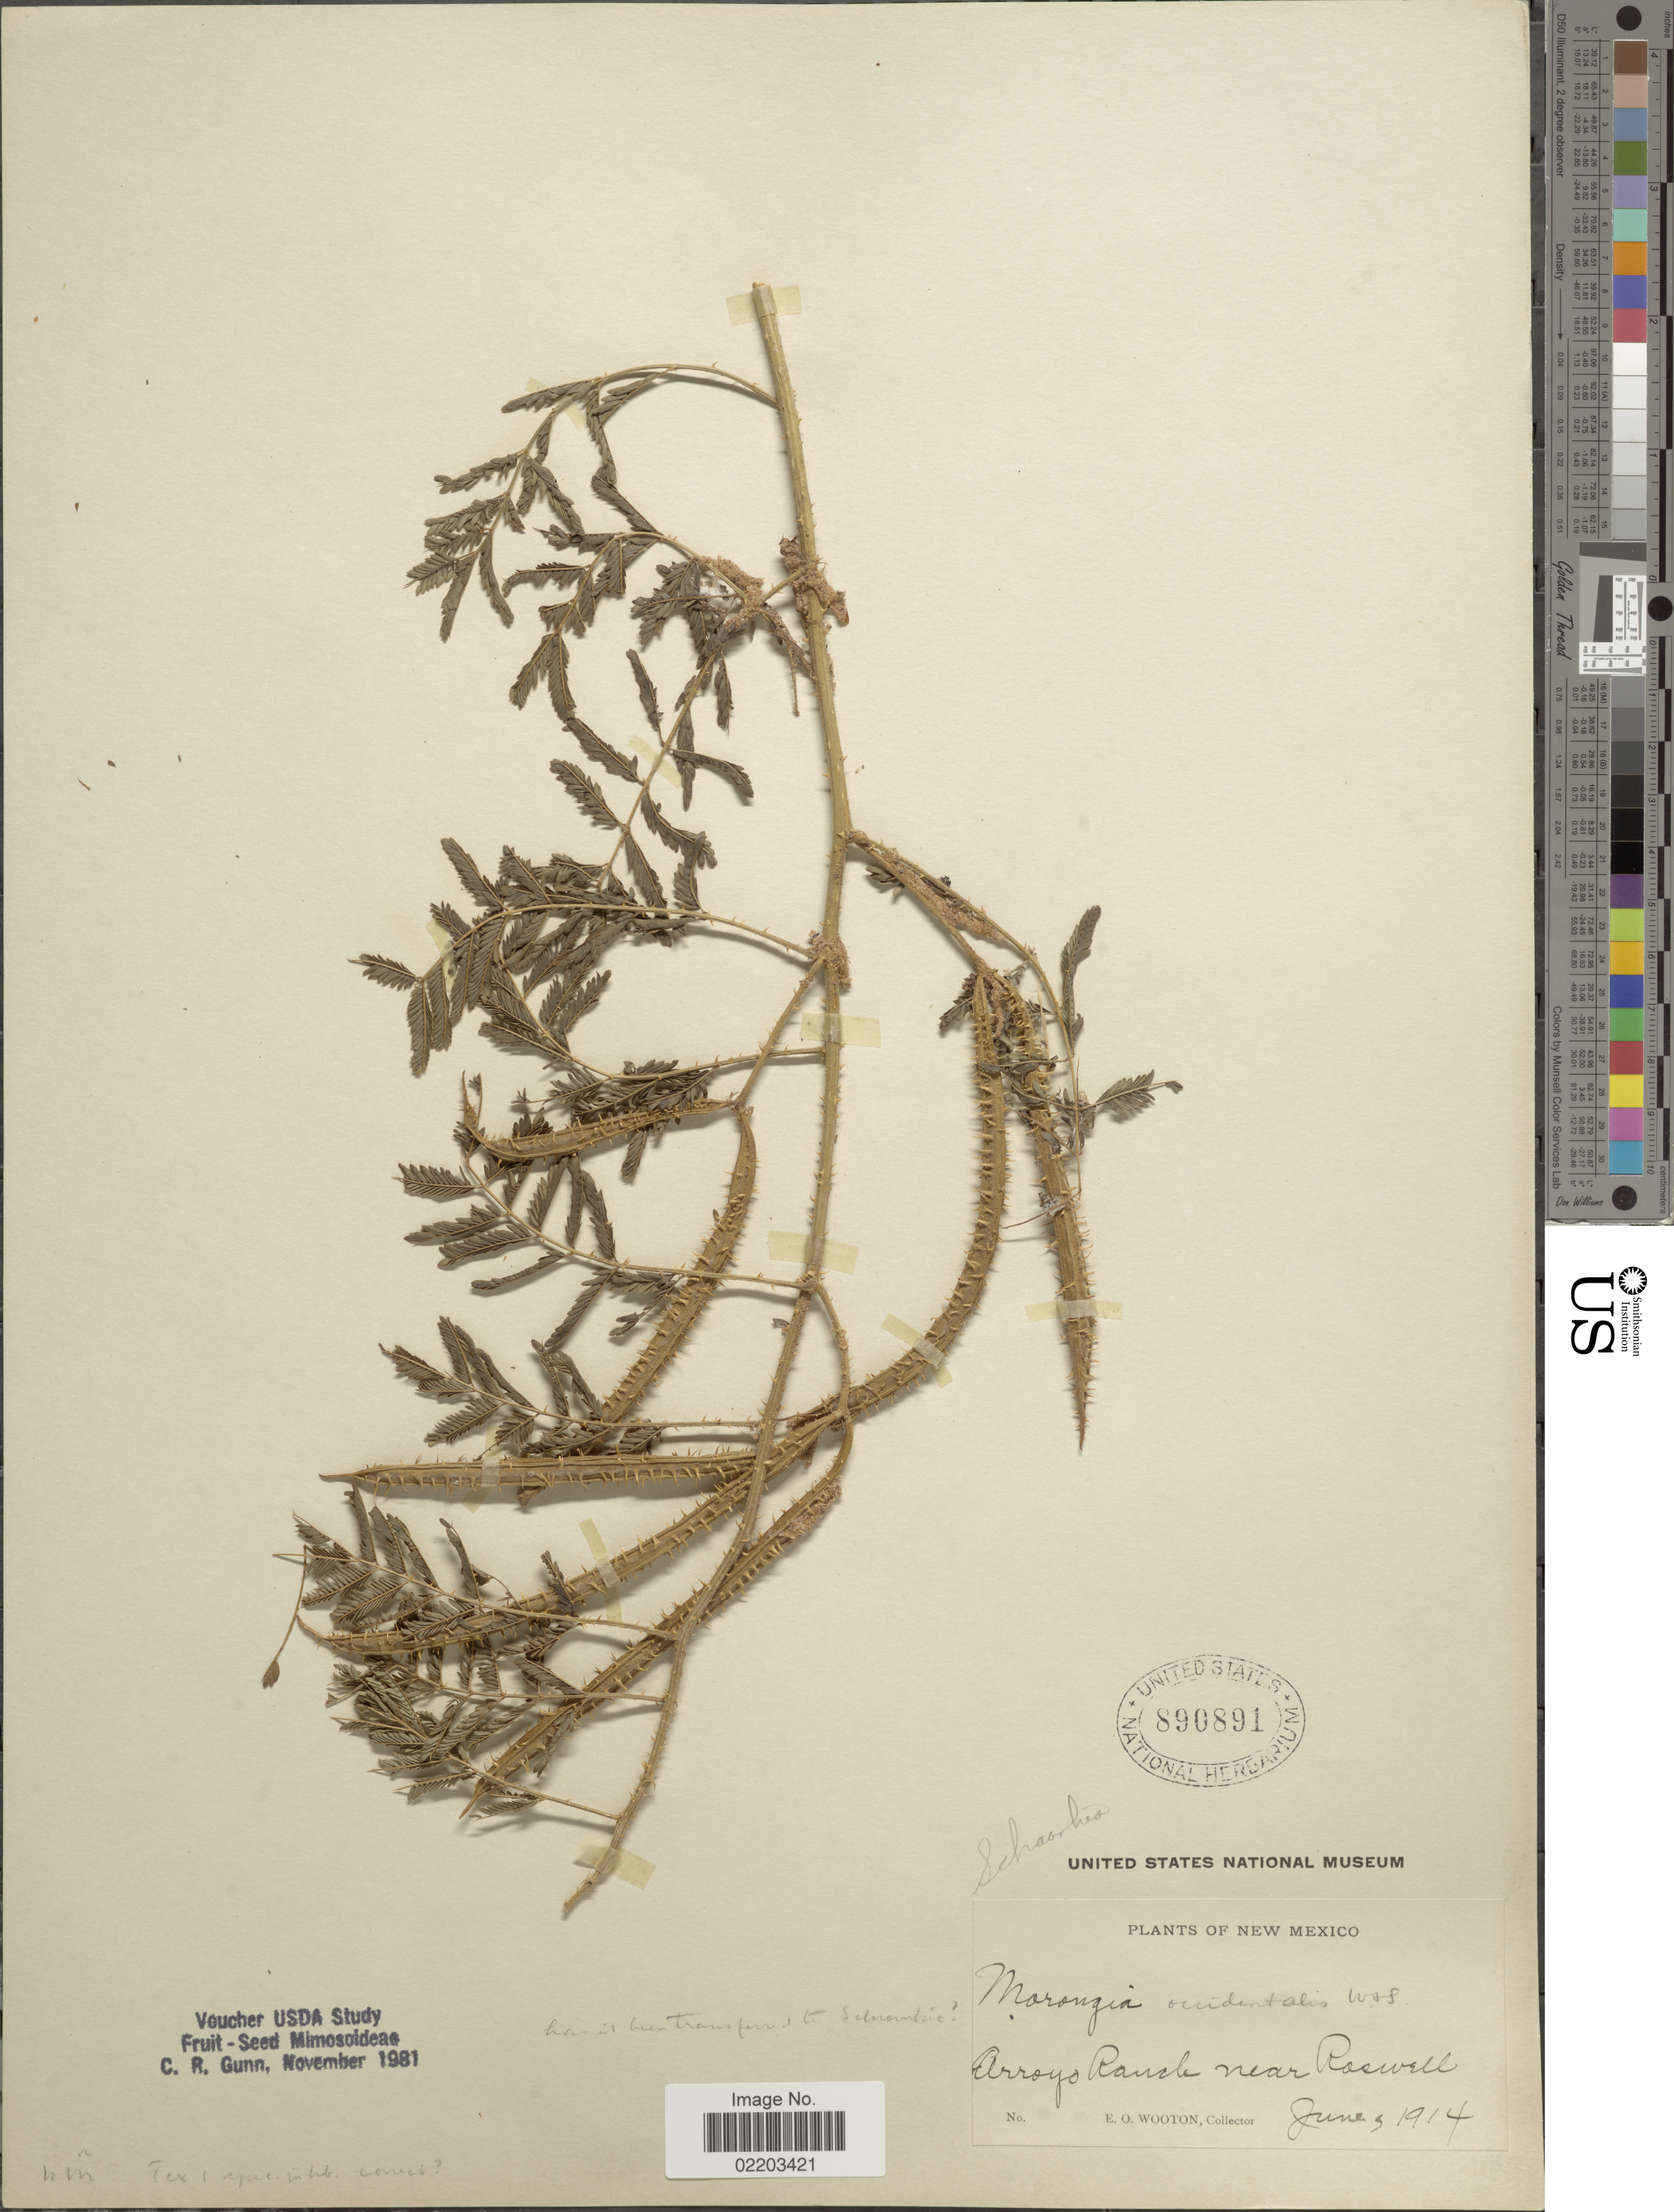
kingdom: Plantae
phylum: Tracheophyta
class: Magnoliopsida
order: Fabales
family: Fabaceae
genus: Mimosa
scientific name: Mimosa rupertiana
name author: B.L. Turner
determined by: Strong, M. T., (US), Smithsonian Institution - National Museum of Natural History (UNITED STATES)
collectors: E. O. Wooton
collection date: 1914-06-03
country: United States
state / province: New Mexico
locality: Arroyo Ranch near Roswell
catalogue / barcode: US 890891